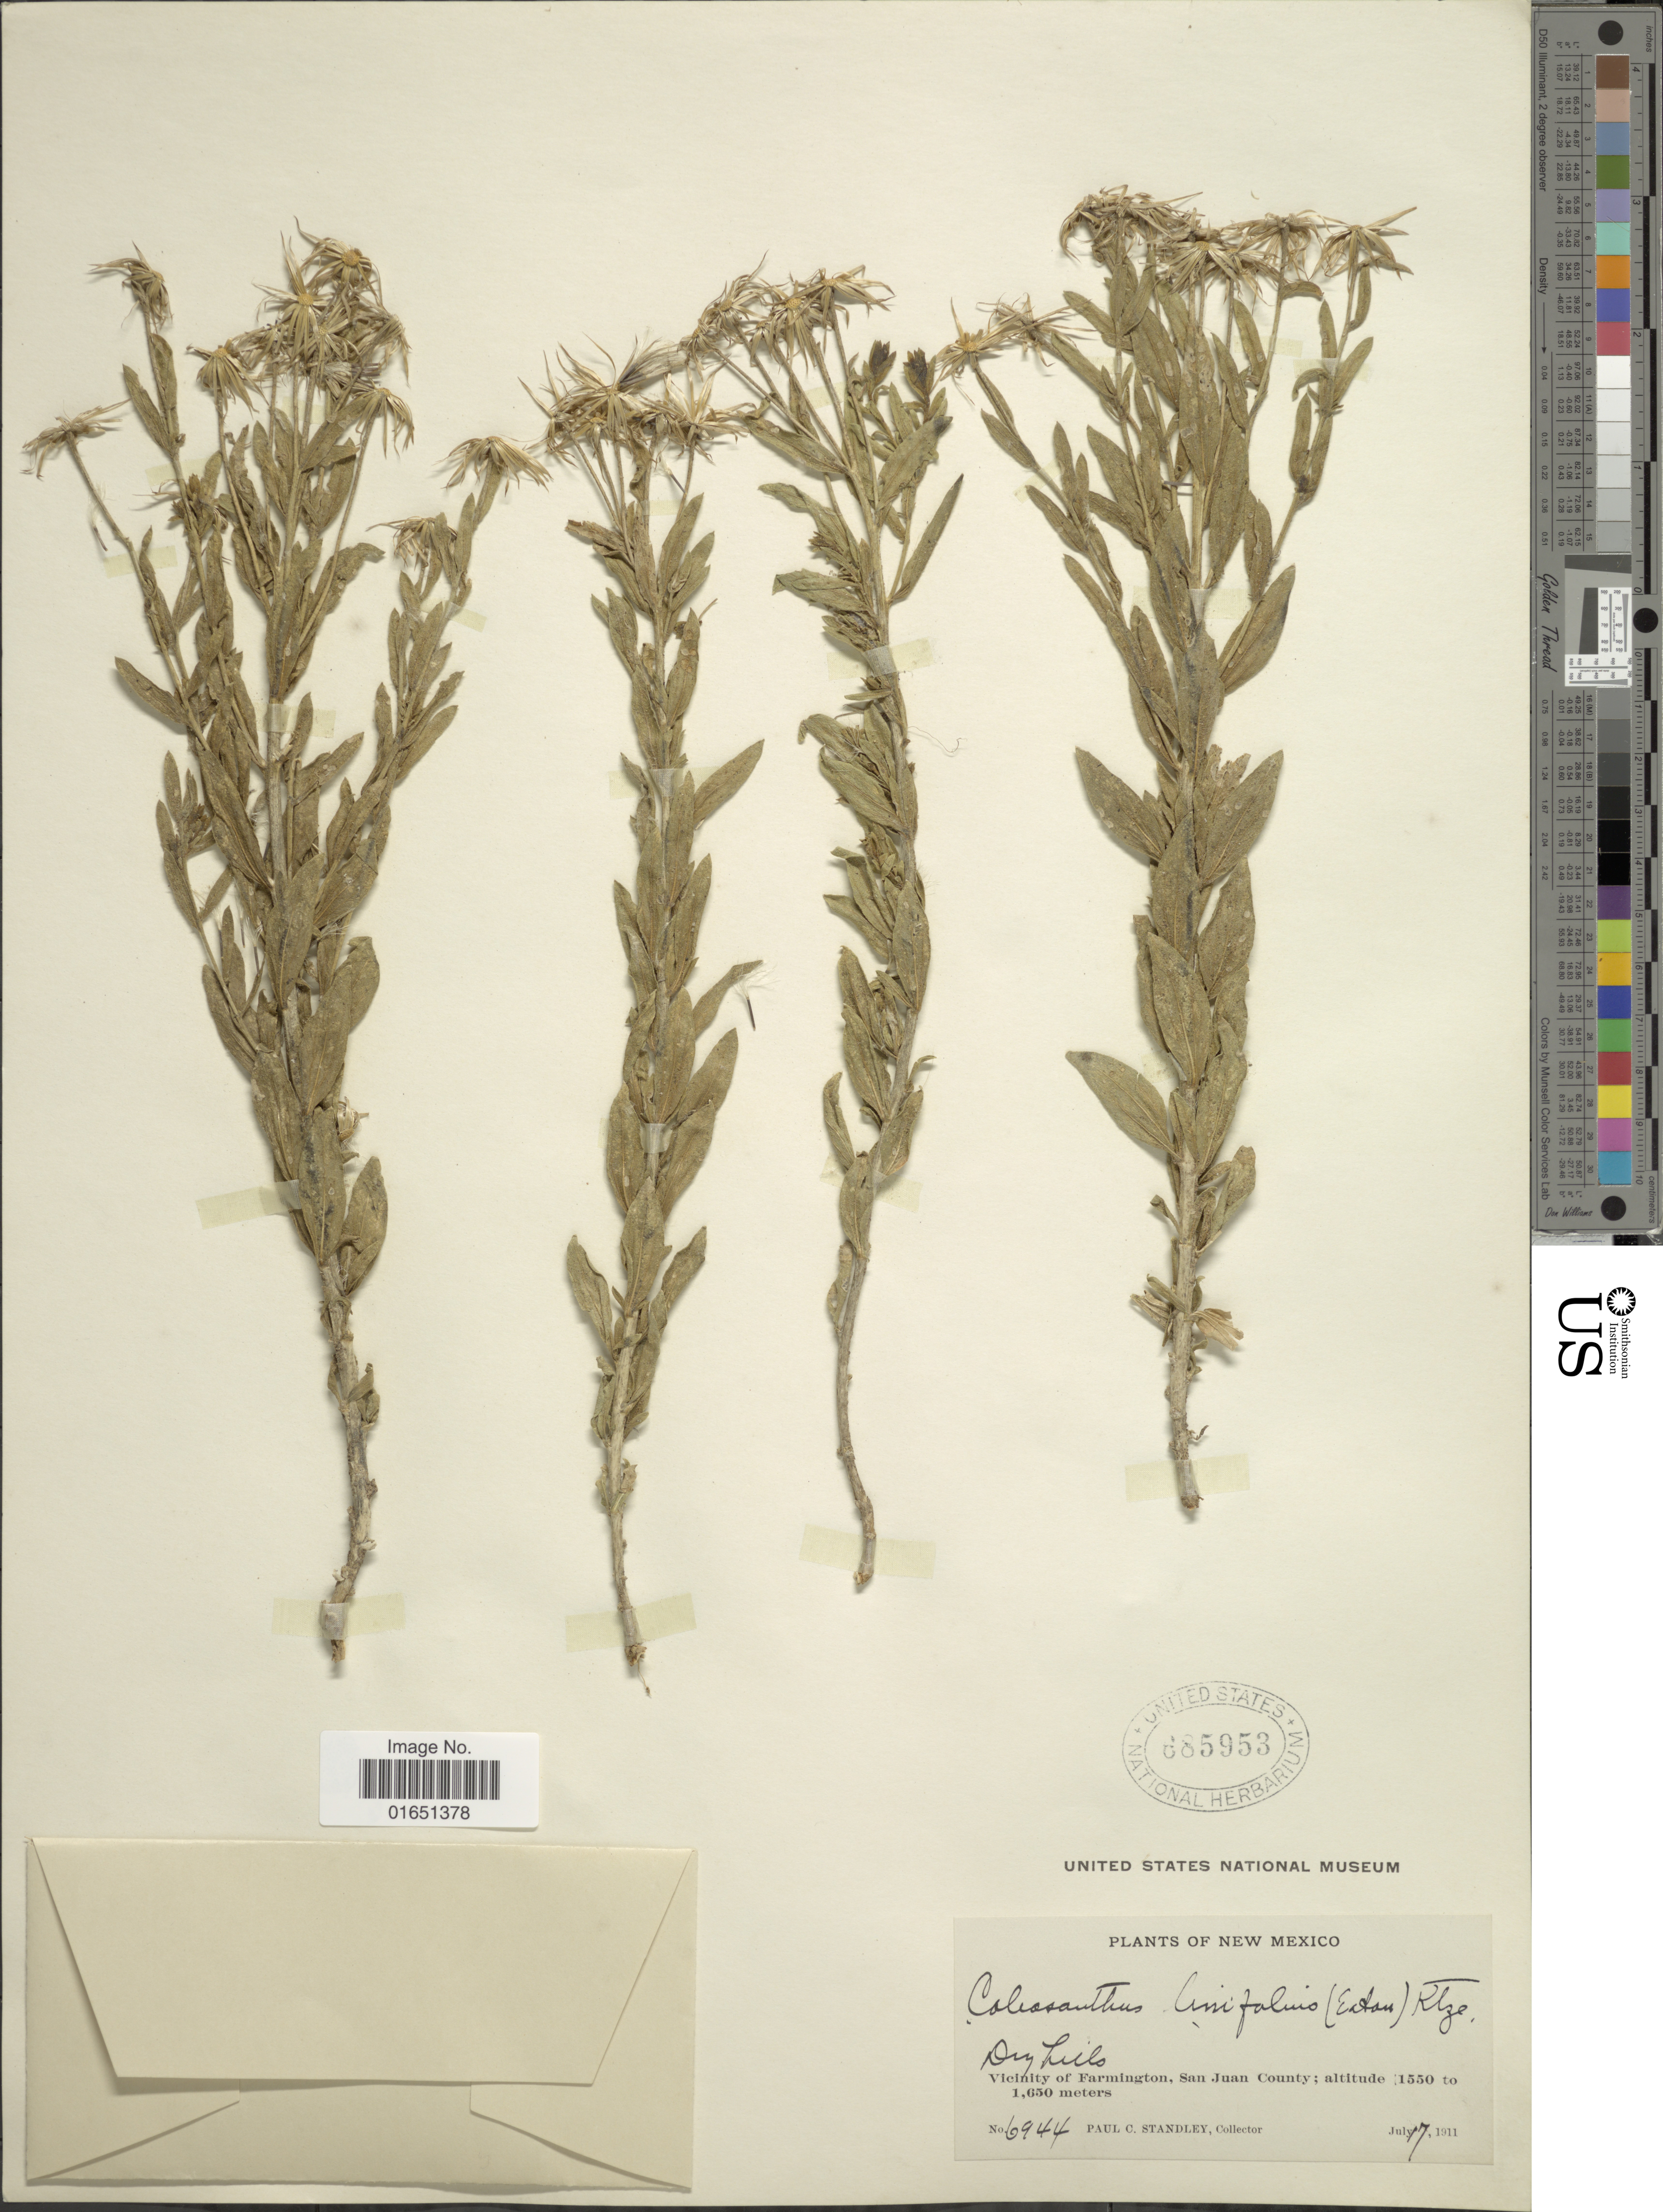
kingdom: Plantae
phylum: Tracheophyta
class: Magnoliopsida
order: Asterales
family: Asteraceae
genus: Brickellia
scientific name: Brickellia oblongifolia var. linifolia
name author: (D.C. Eaton) B.L. Rob.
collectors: P. C. Standley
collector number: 6944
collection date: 1911-07-17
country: United States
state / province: New Mexico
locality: Dry hills, Vicinity of Farmington, San Juan County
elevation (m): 1550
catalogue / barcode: US 885953